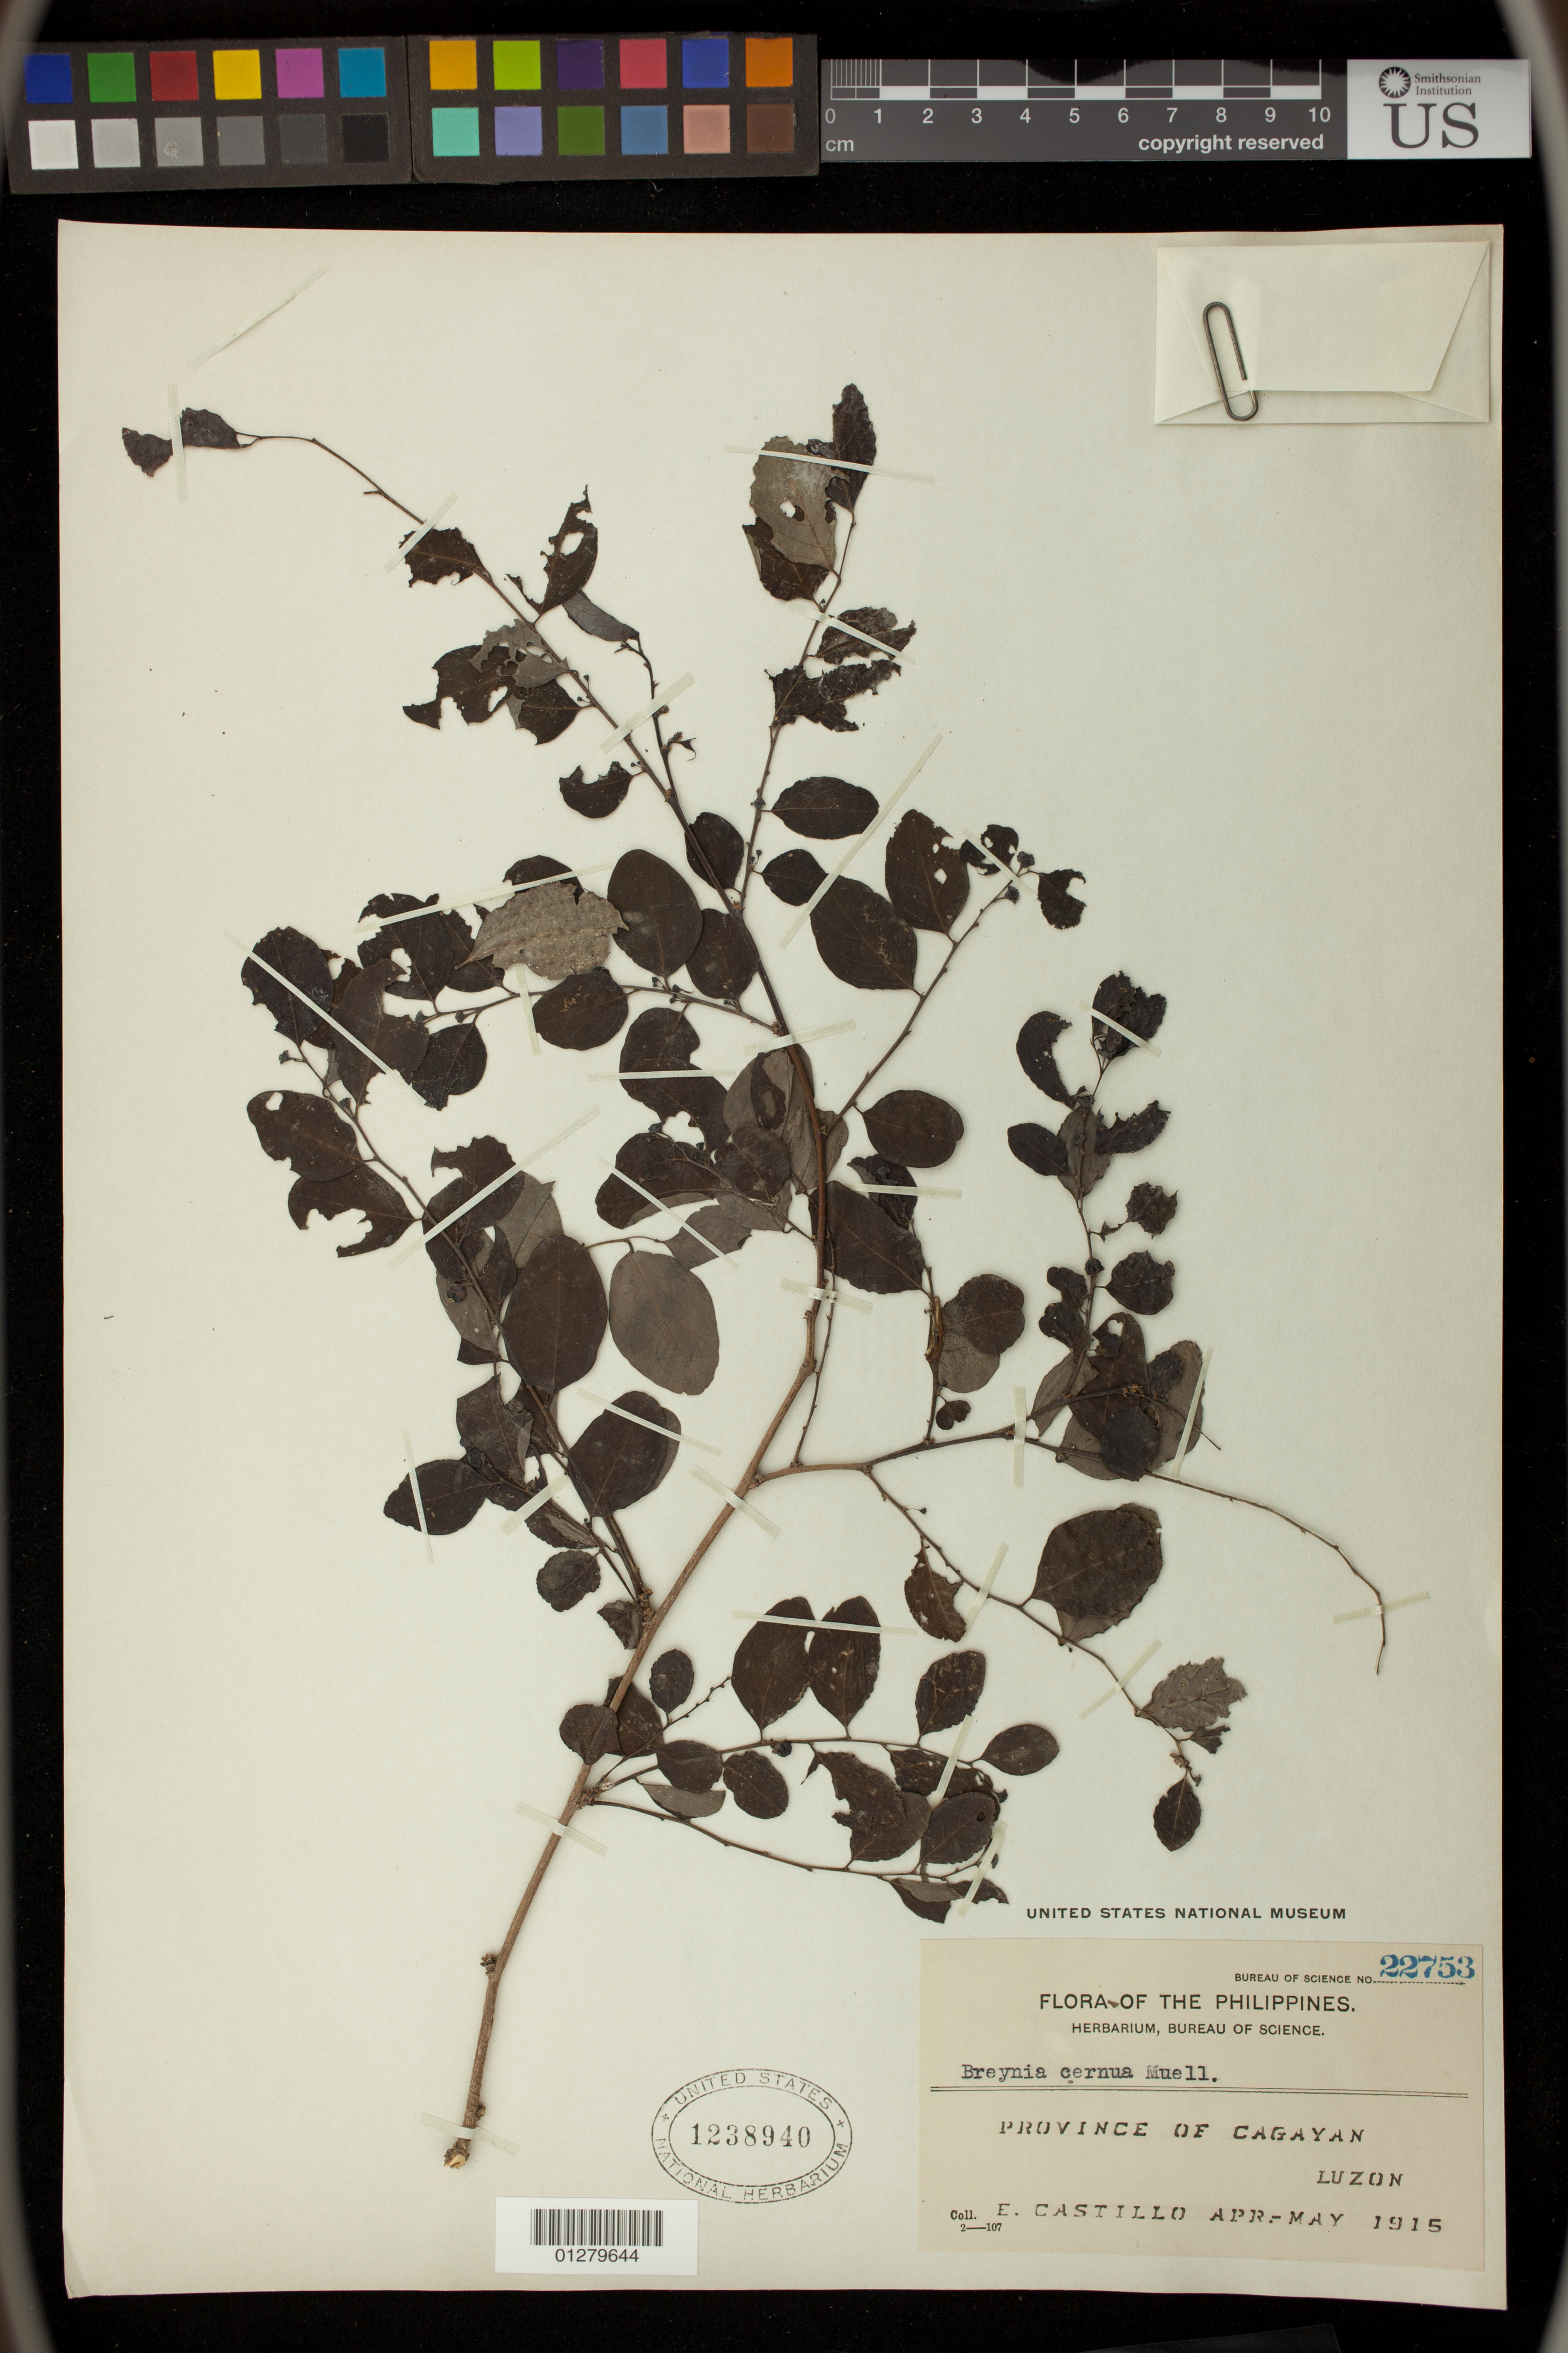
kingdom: Plantae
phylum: Tracheophyta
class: Magnoliopsida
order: Malpighiales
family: Phyllanthaceae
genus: Breynia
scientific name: Breynia cernua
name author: (Poir.) Müll. Arg.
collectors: E. Castillo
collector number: Bur. Sci. 22753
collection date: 1915-04/1915-05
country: Philippines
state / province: Cagayan Valley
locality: Province of Cagayan, Luzon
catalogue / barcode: US 1238940